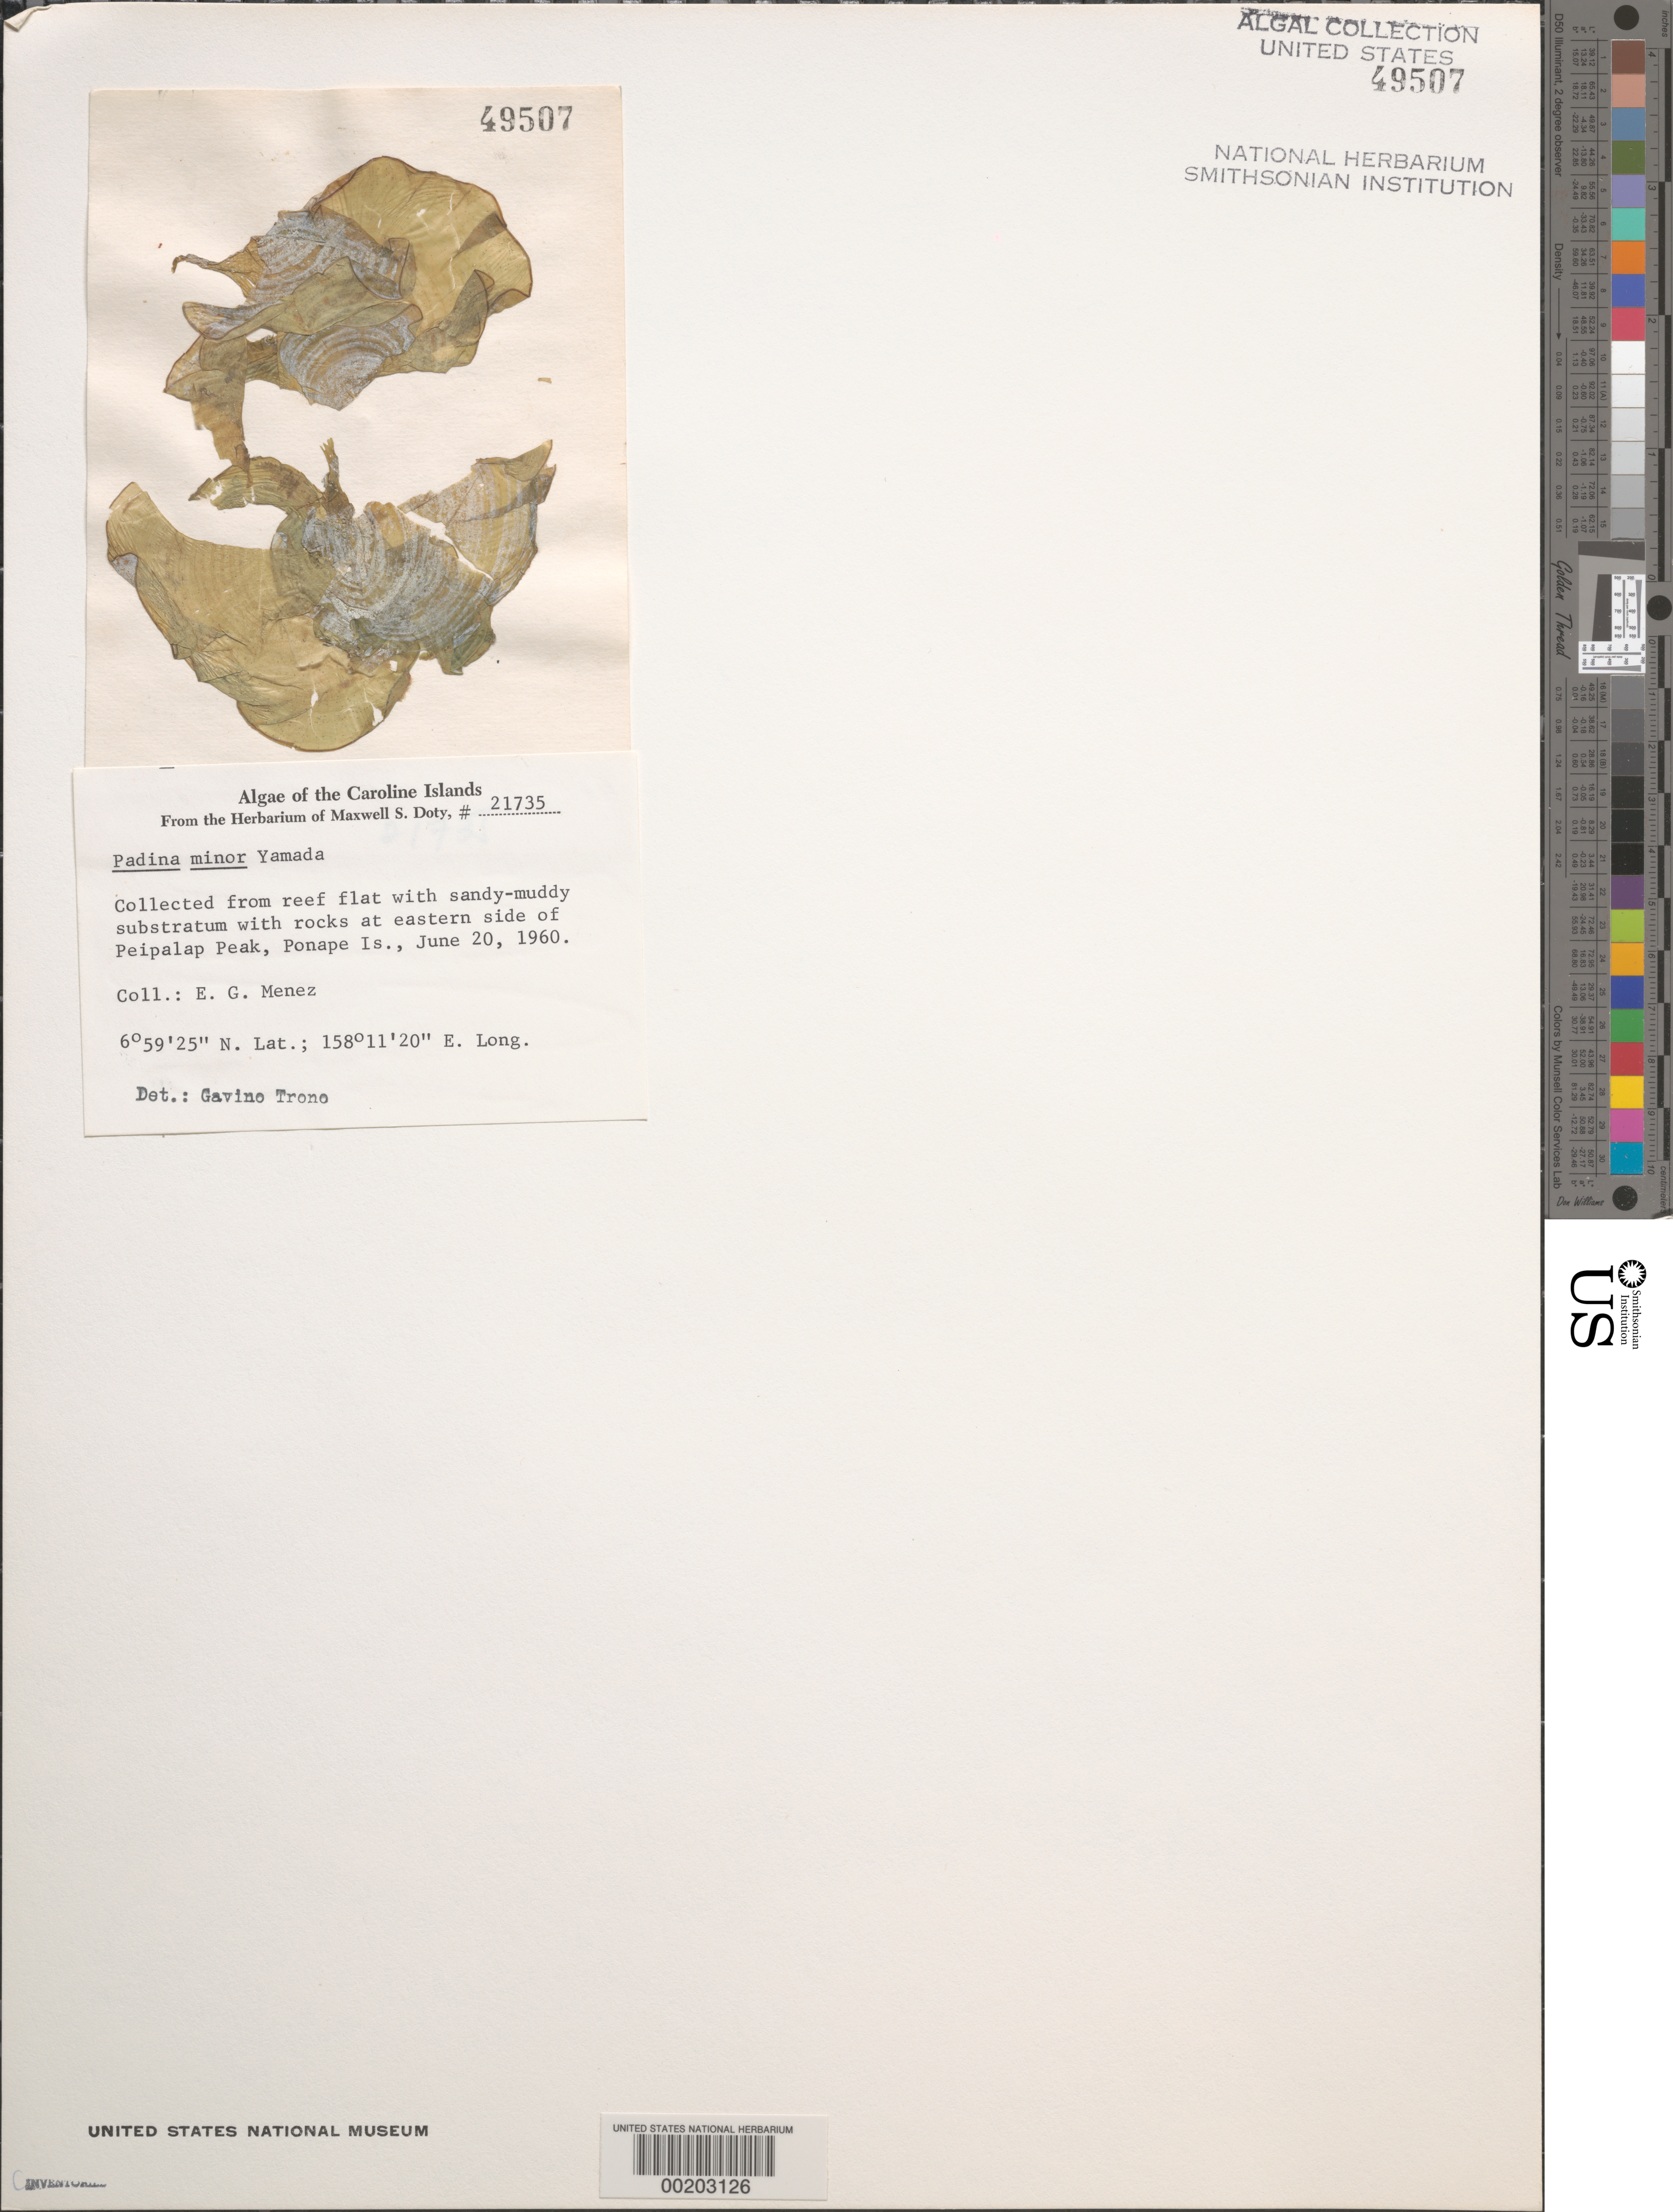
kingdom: Chromista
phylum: Ochrophyta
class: Phaeophyceae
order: Dictyotales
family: Dictyotaceae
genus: Padina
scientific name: Padina minor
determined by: Trono, Gavino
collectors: Meñez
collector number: MSD 21735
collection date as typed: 20 Jun 1960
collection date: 1960-06-20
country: Micronesia, Federated States of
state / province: Pohnpei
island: Pohnpei [Ponape]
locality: Peipalap Peak, east side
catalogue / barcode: US 49507